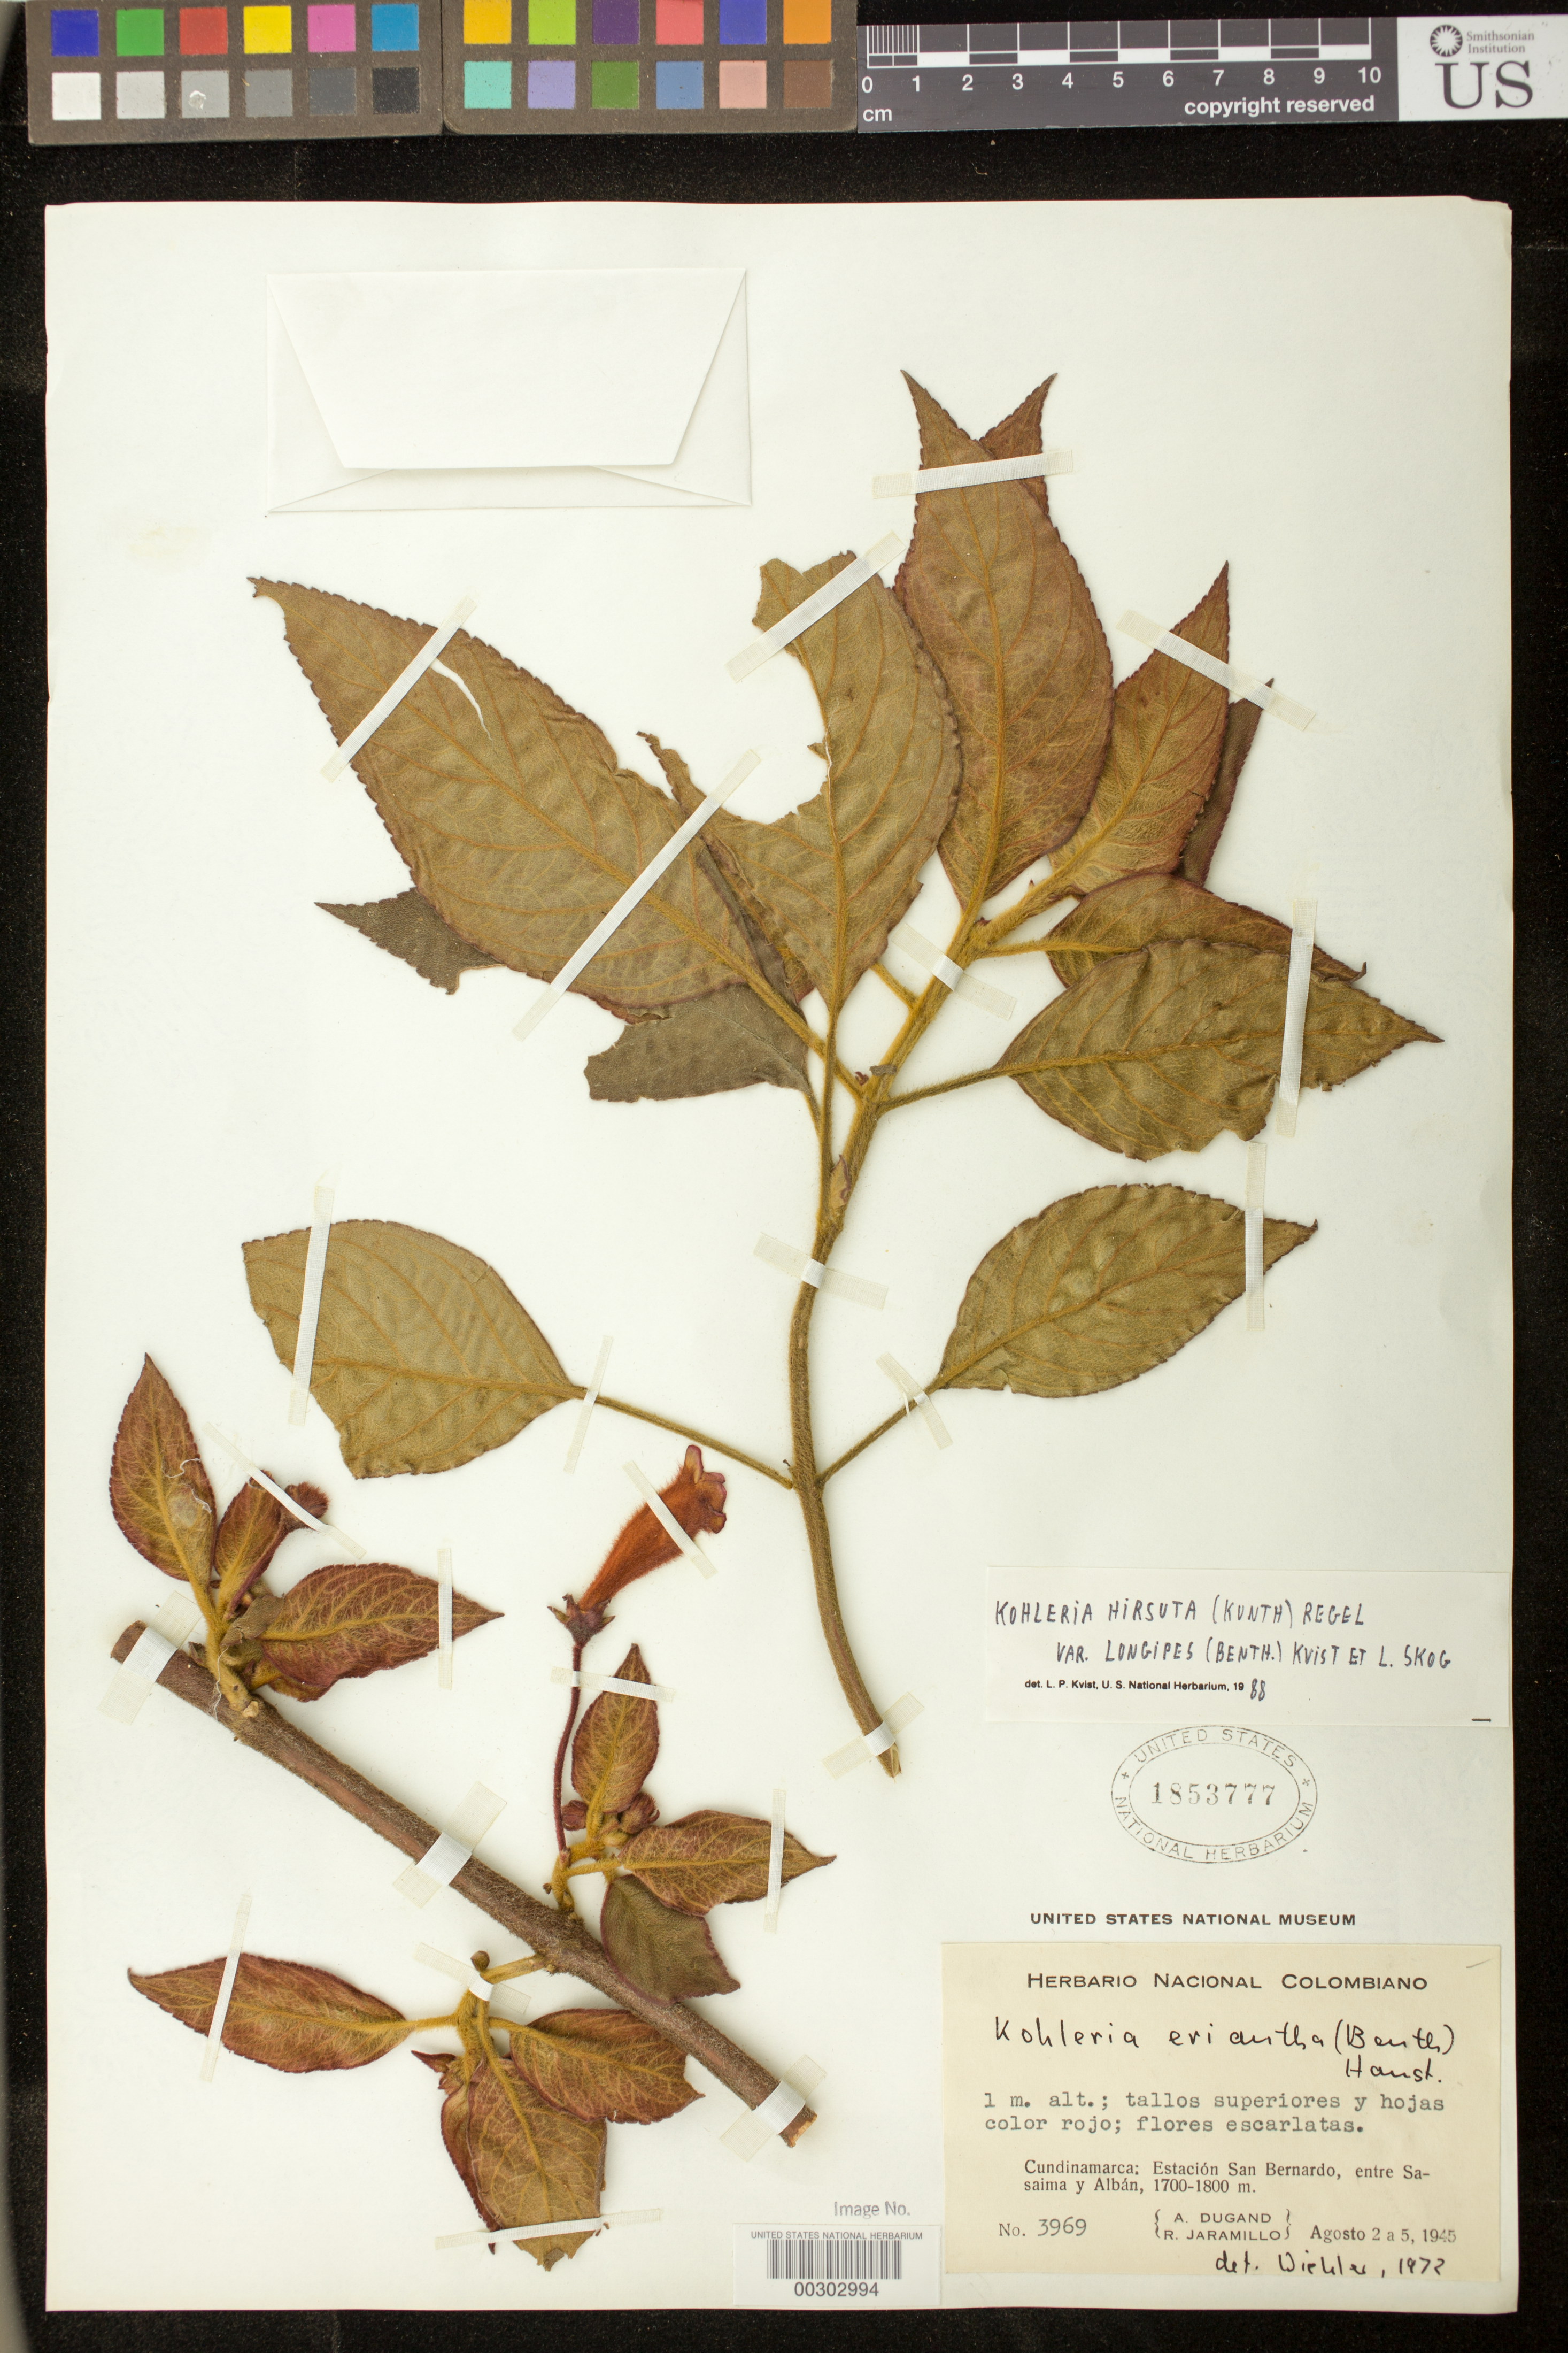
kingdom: Plantae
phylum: Tracheophyta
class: Magnoliopsida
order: Lamiales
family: Gesneriaceae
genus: Kohleria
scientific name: Kohleria hirsuta var. longipes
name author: (Benth.) L.P. Kvist & L.E. Skog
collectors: A. Dugand & R. Jaramillo M.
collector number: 3969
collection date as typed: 2-5 Aug 1945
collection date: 1945-08-02/1945-08-05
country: Colombia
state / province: Cundinamarca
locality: Estacion San Bernardo, between Sasaima and Alban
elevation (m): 1700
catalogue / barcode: US 1853777